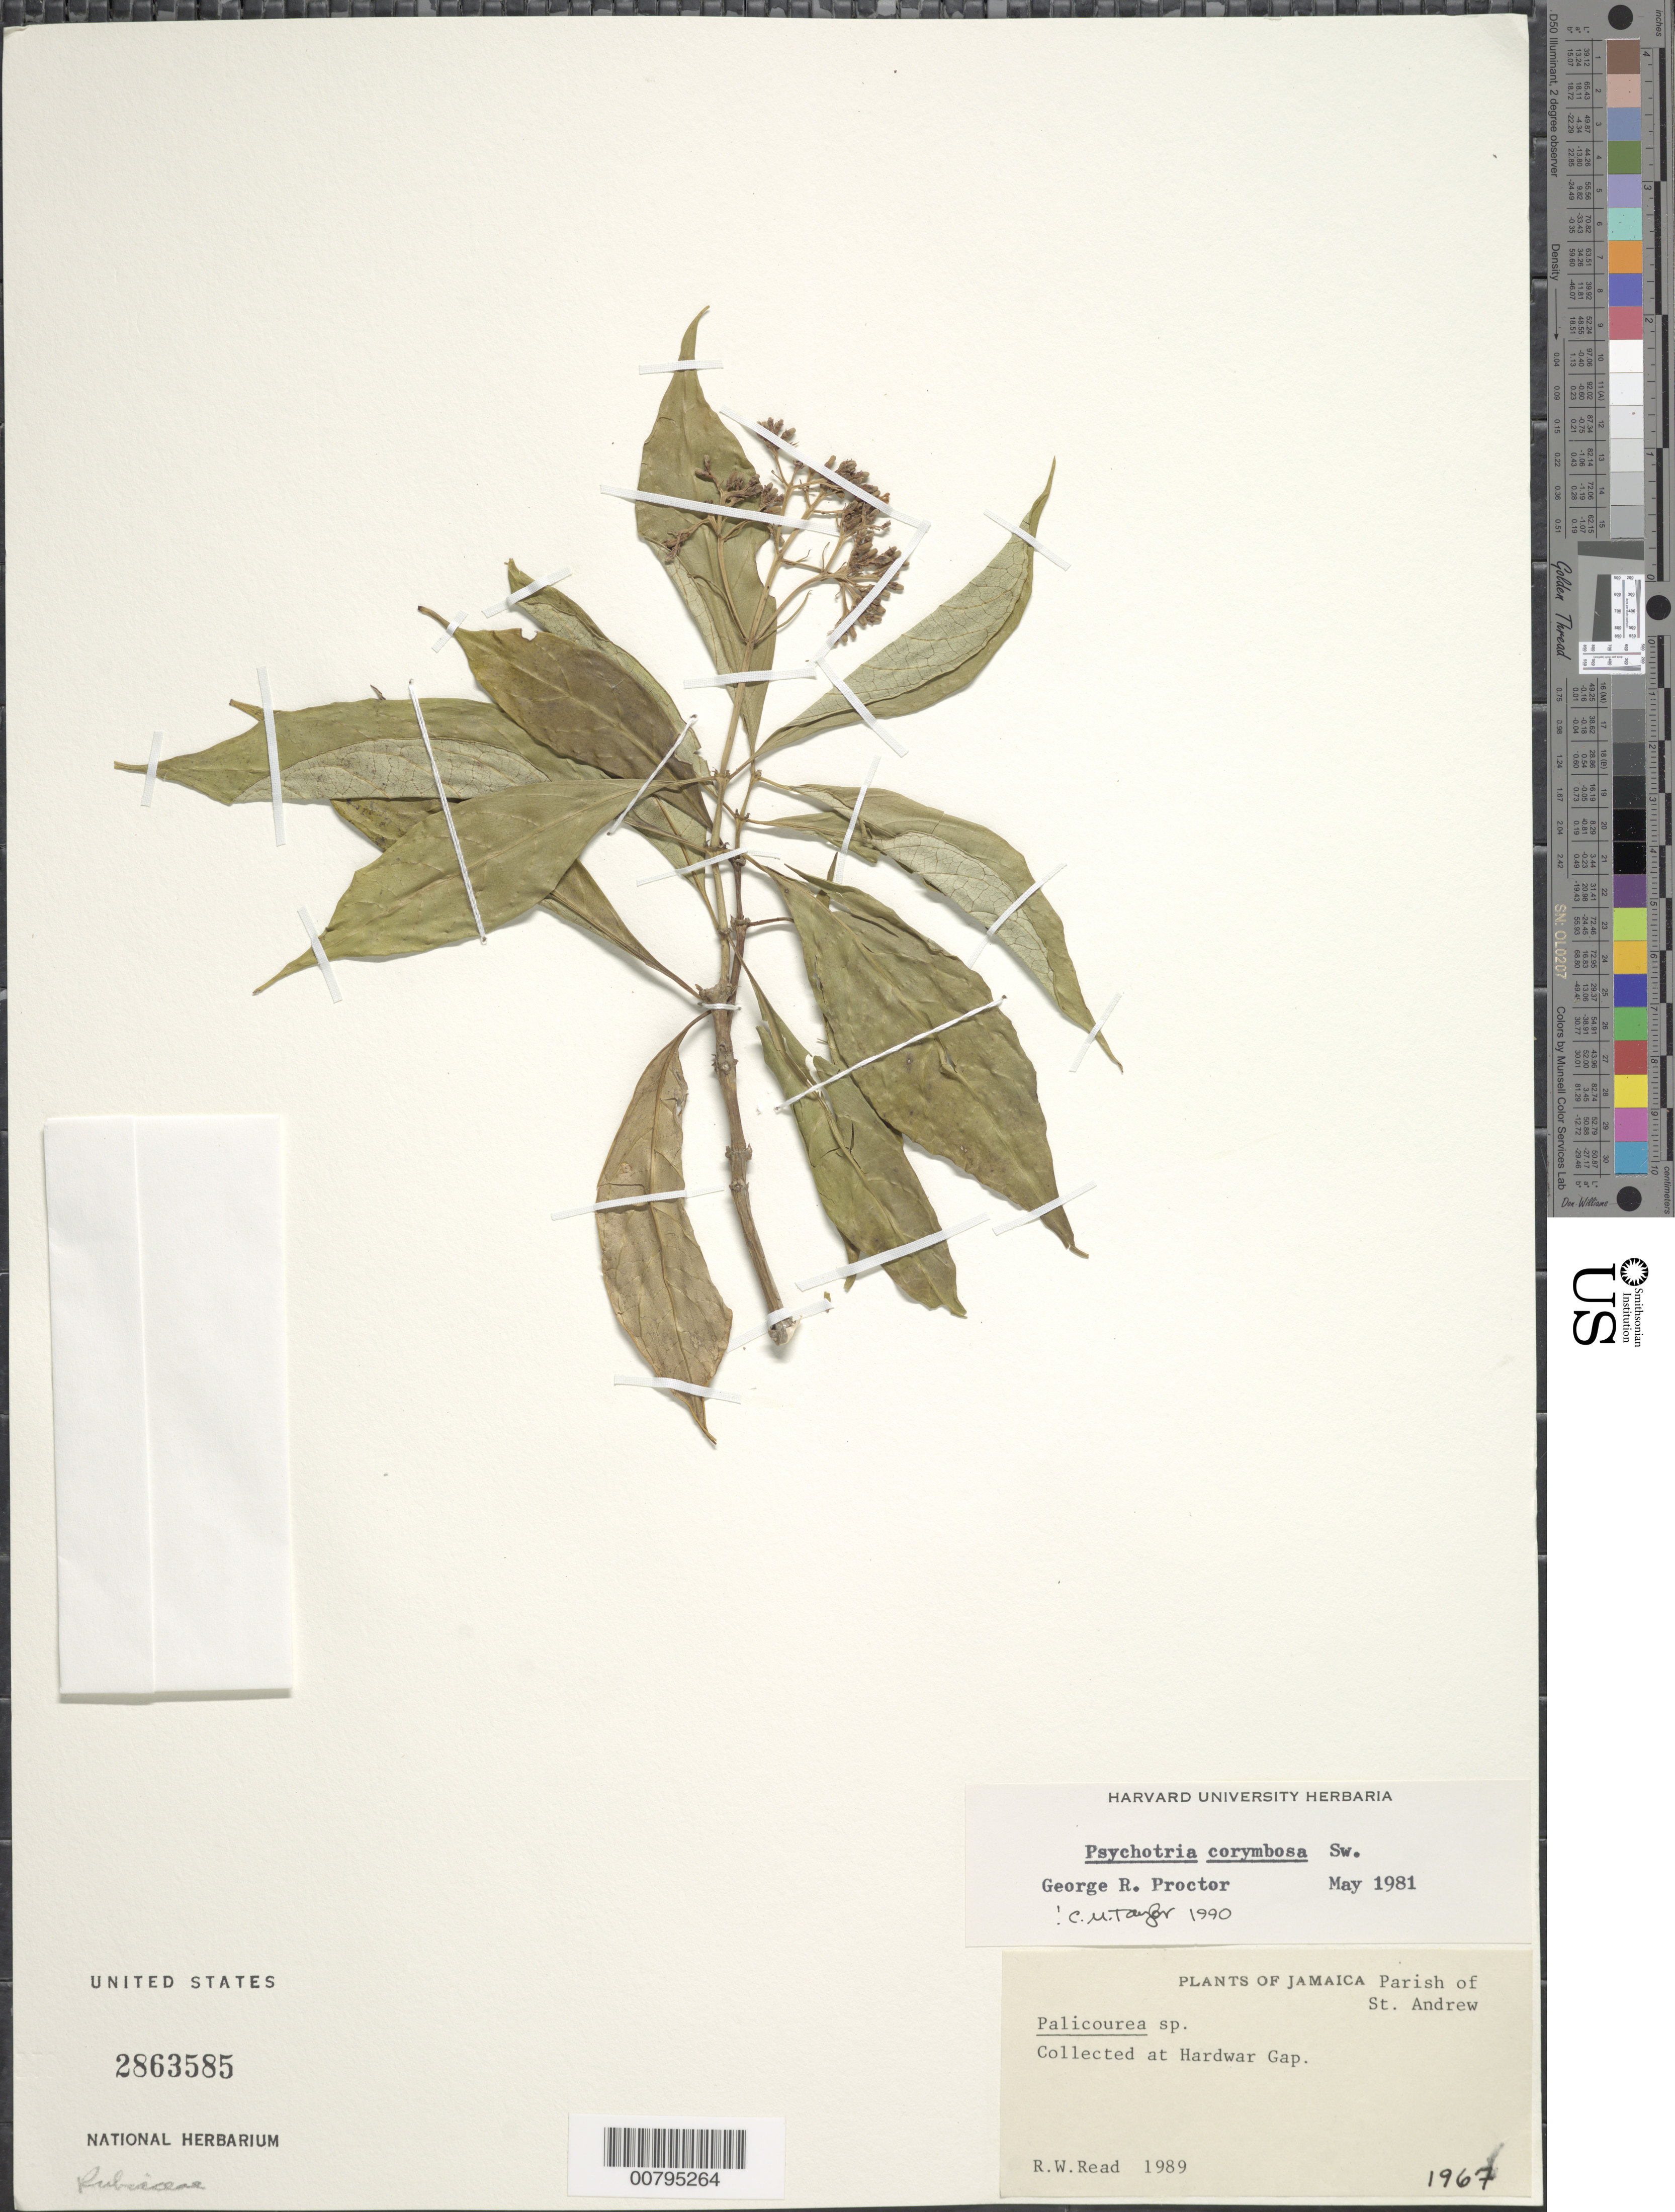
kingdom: Plantae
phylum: Tracheophyta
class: Magnoliopsida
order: Gentianales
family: Rubiaceae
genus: Psychotria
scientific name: Psychotria corymbosa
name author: Sw.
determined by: Proctor, G. R.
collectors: R. W. Read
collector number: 1989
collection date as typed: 1967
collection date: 1967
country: Jamaica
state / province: Saint Andrew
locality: Harwar Gap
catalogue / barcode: US 2863585